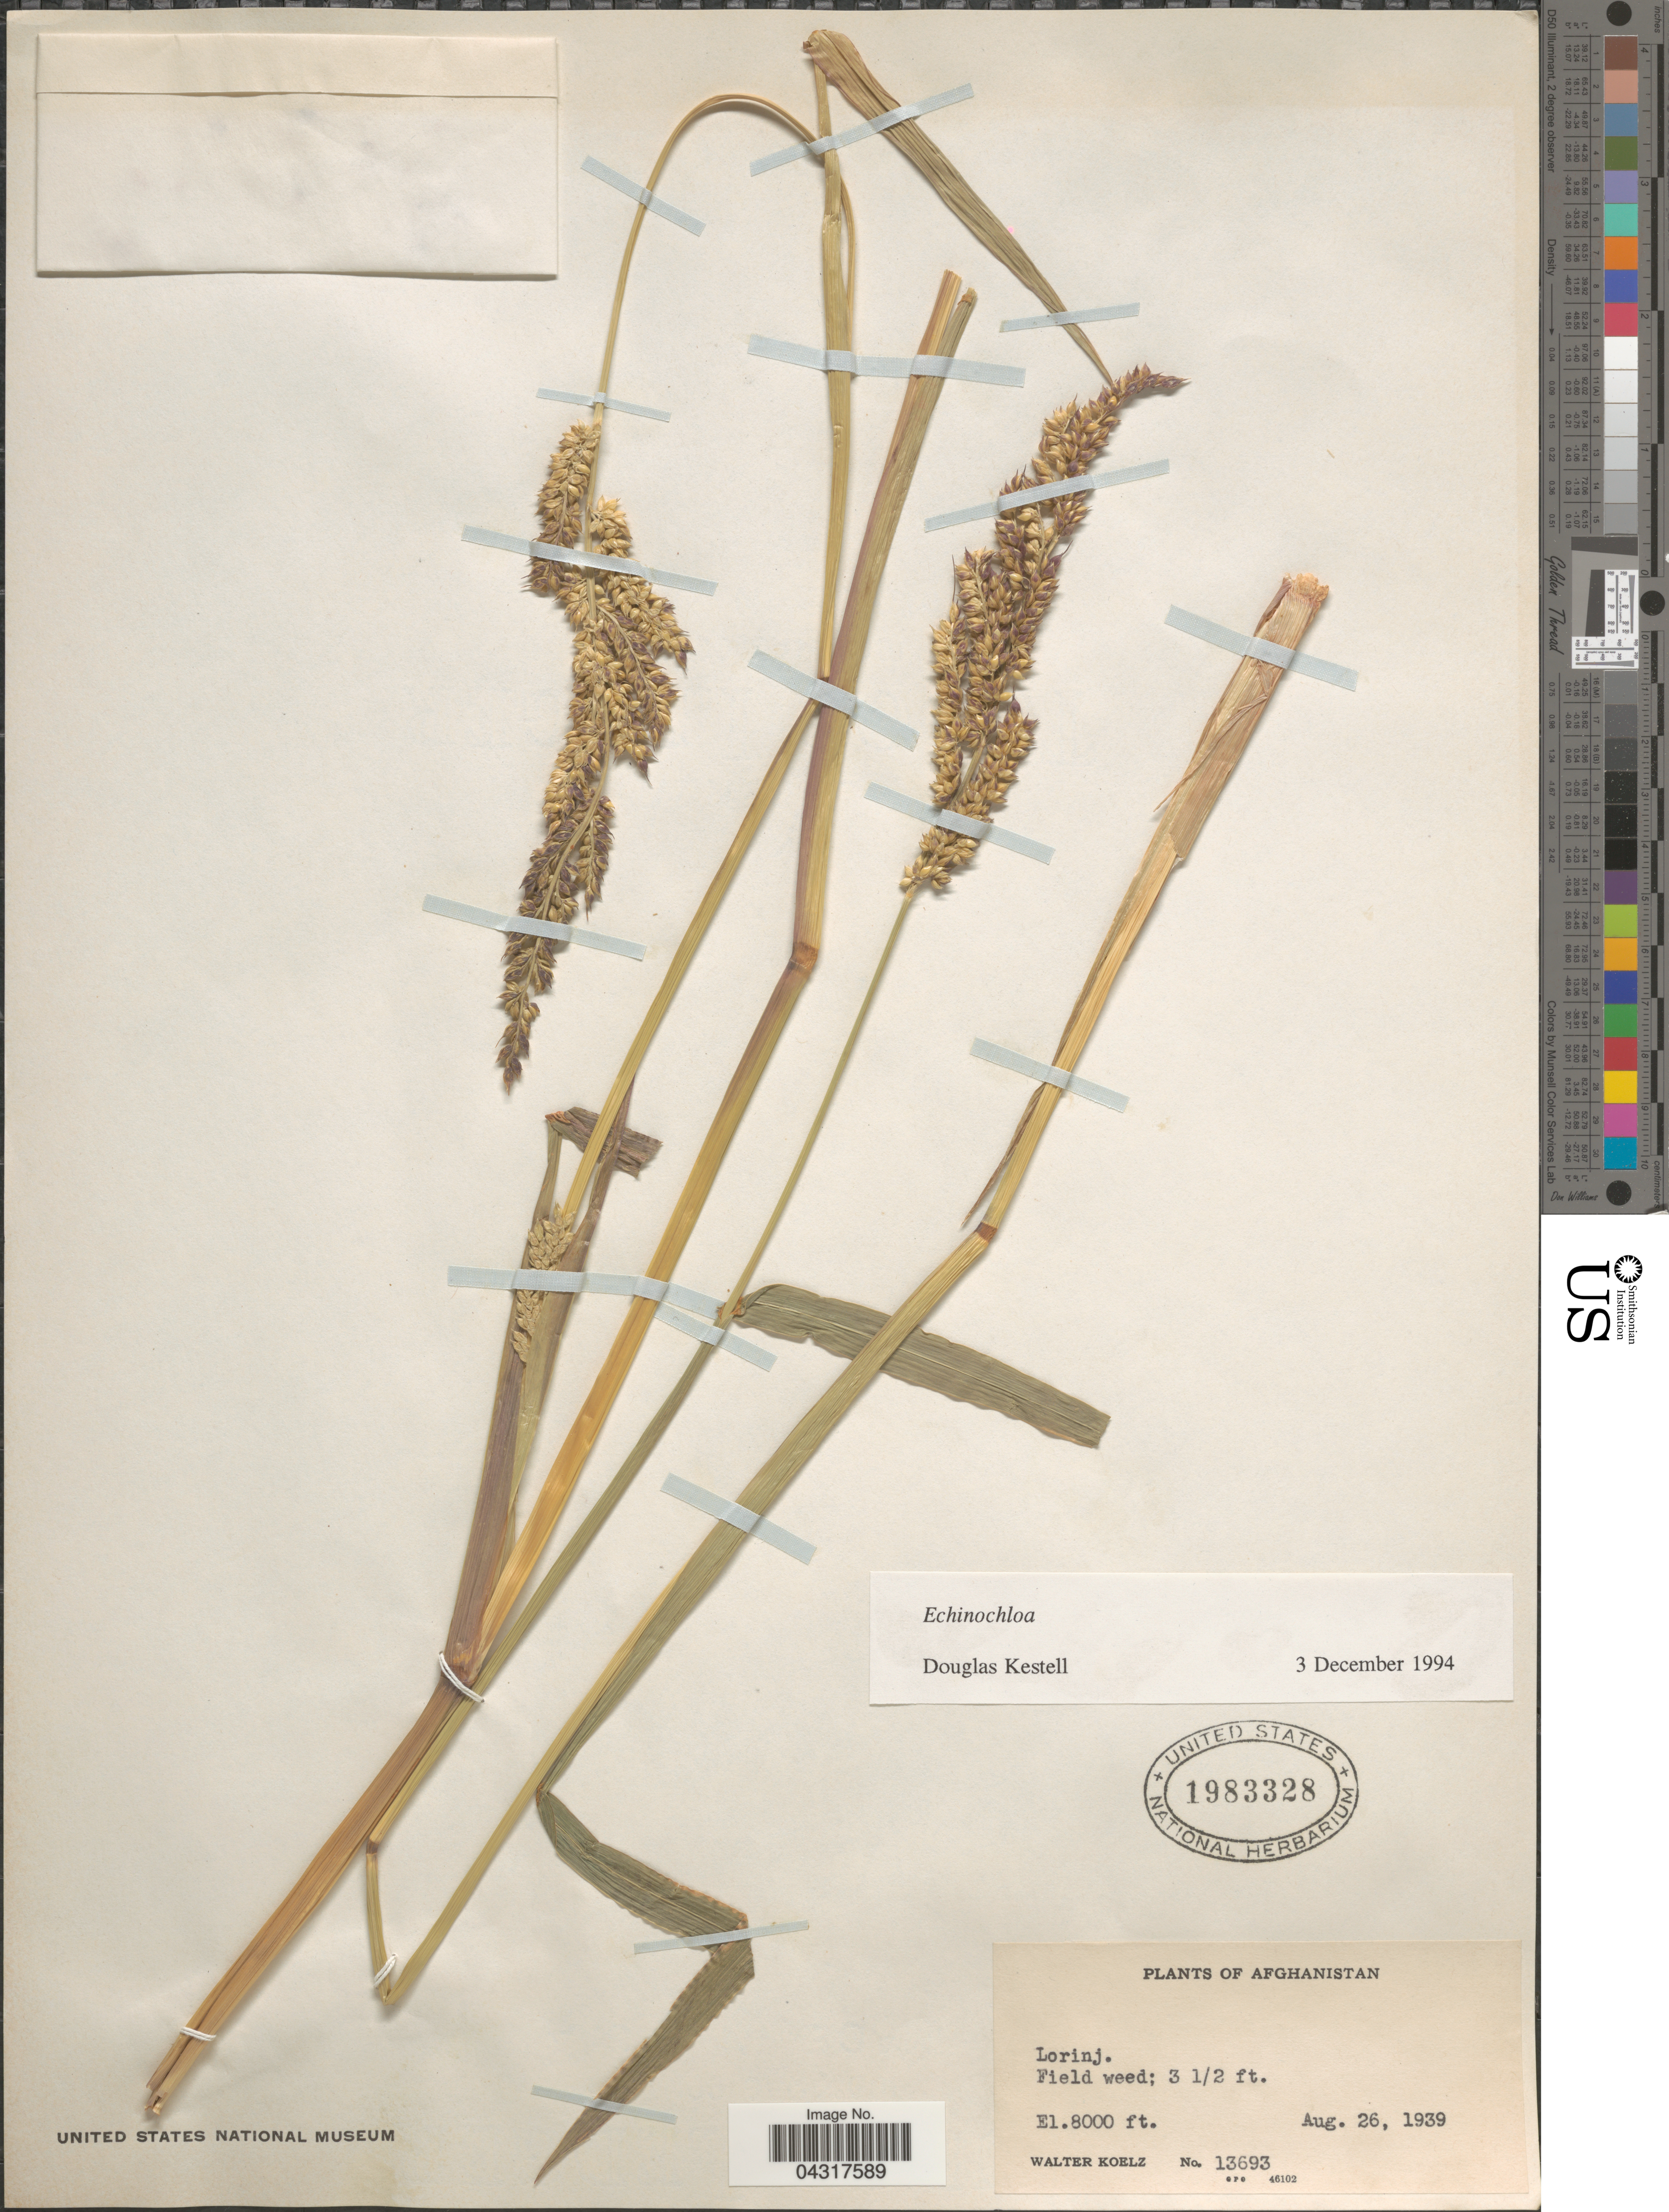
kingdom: Plantae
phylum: Tracheophyta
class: Liliopsida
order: Poales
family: Poaceae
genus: Echinochloa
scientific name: Echinochloa sp.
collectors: W. N. Koelz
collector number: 13693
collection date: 1939-08-26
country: Afghanistan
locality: Lorinj.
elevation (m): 2438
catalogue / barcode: US 1983328